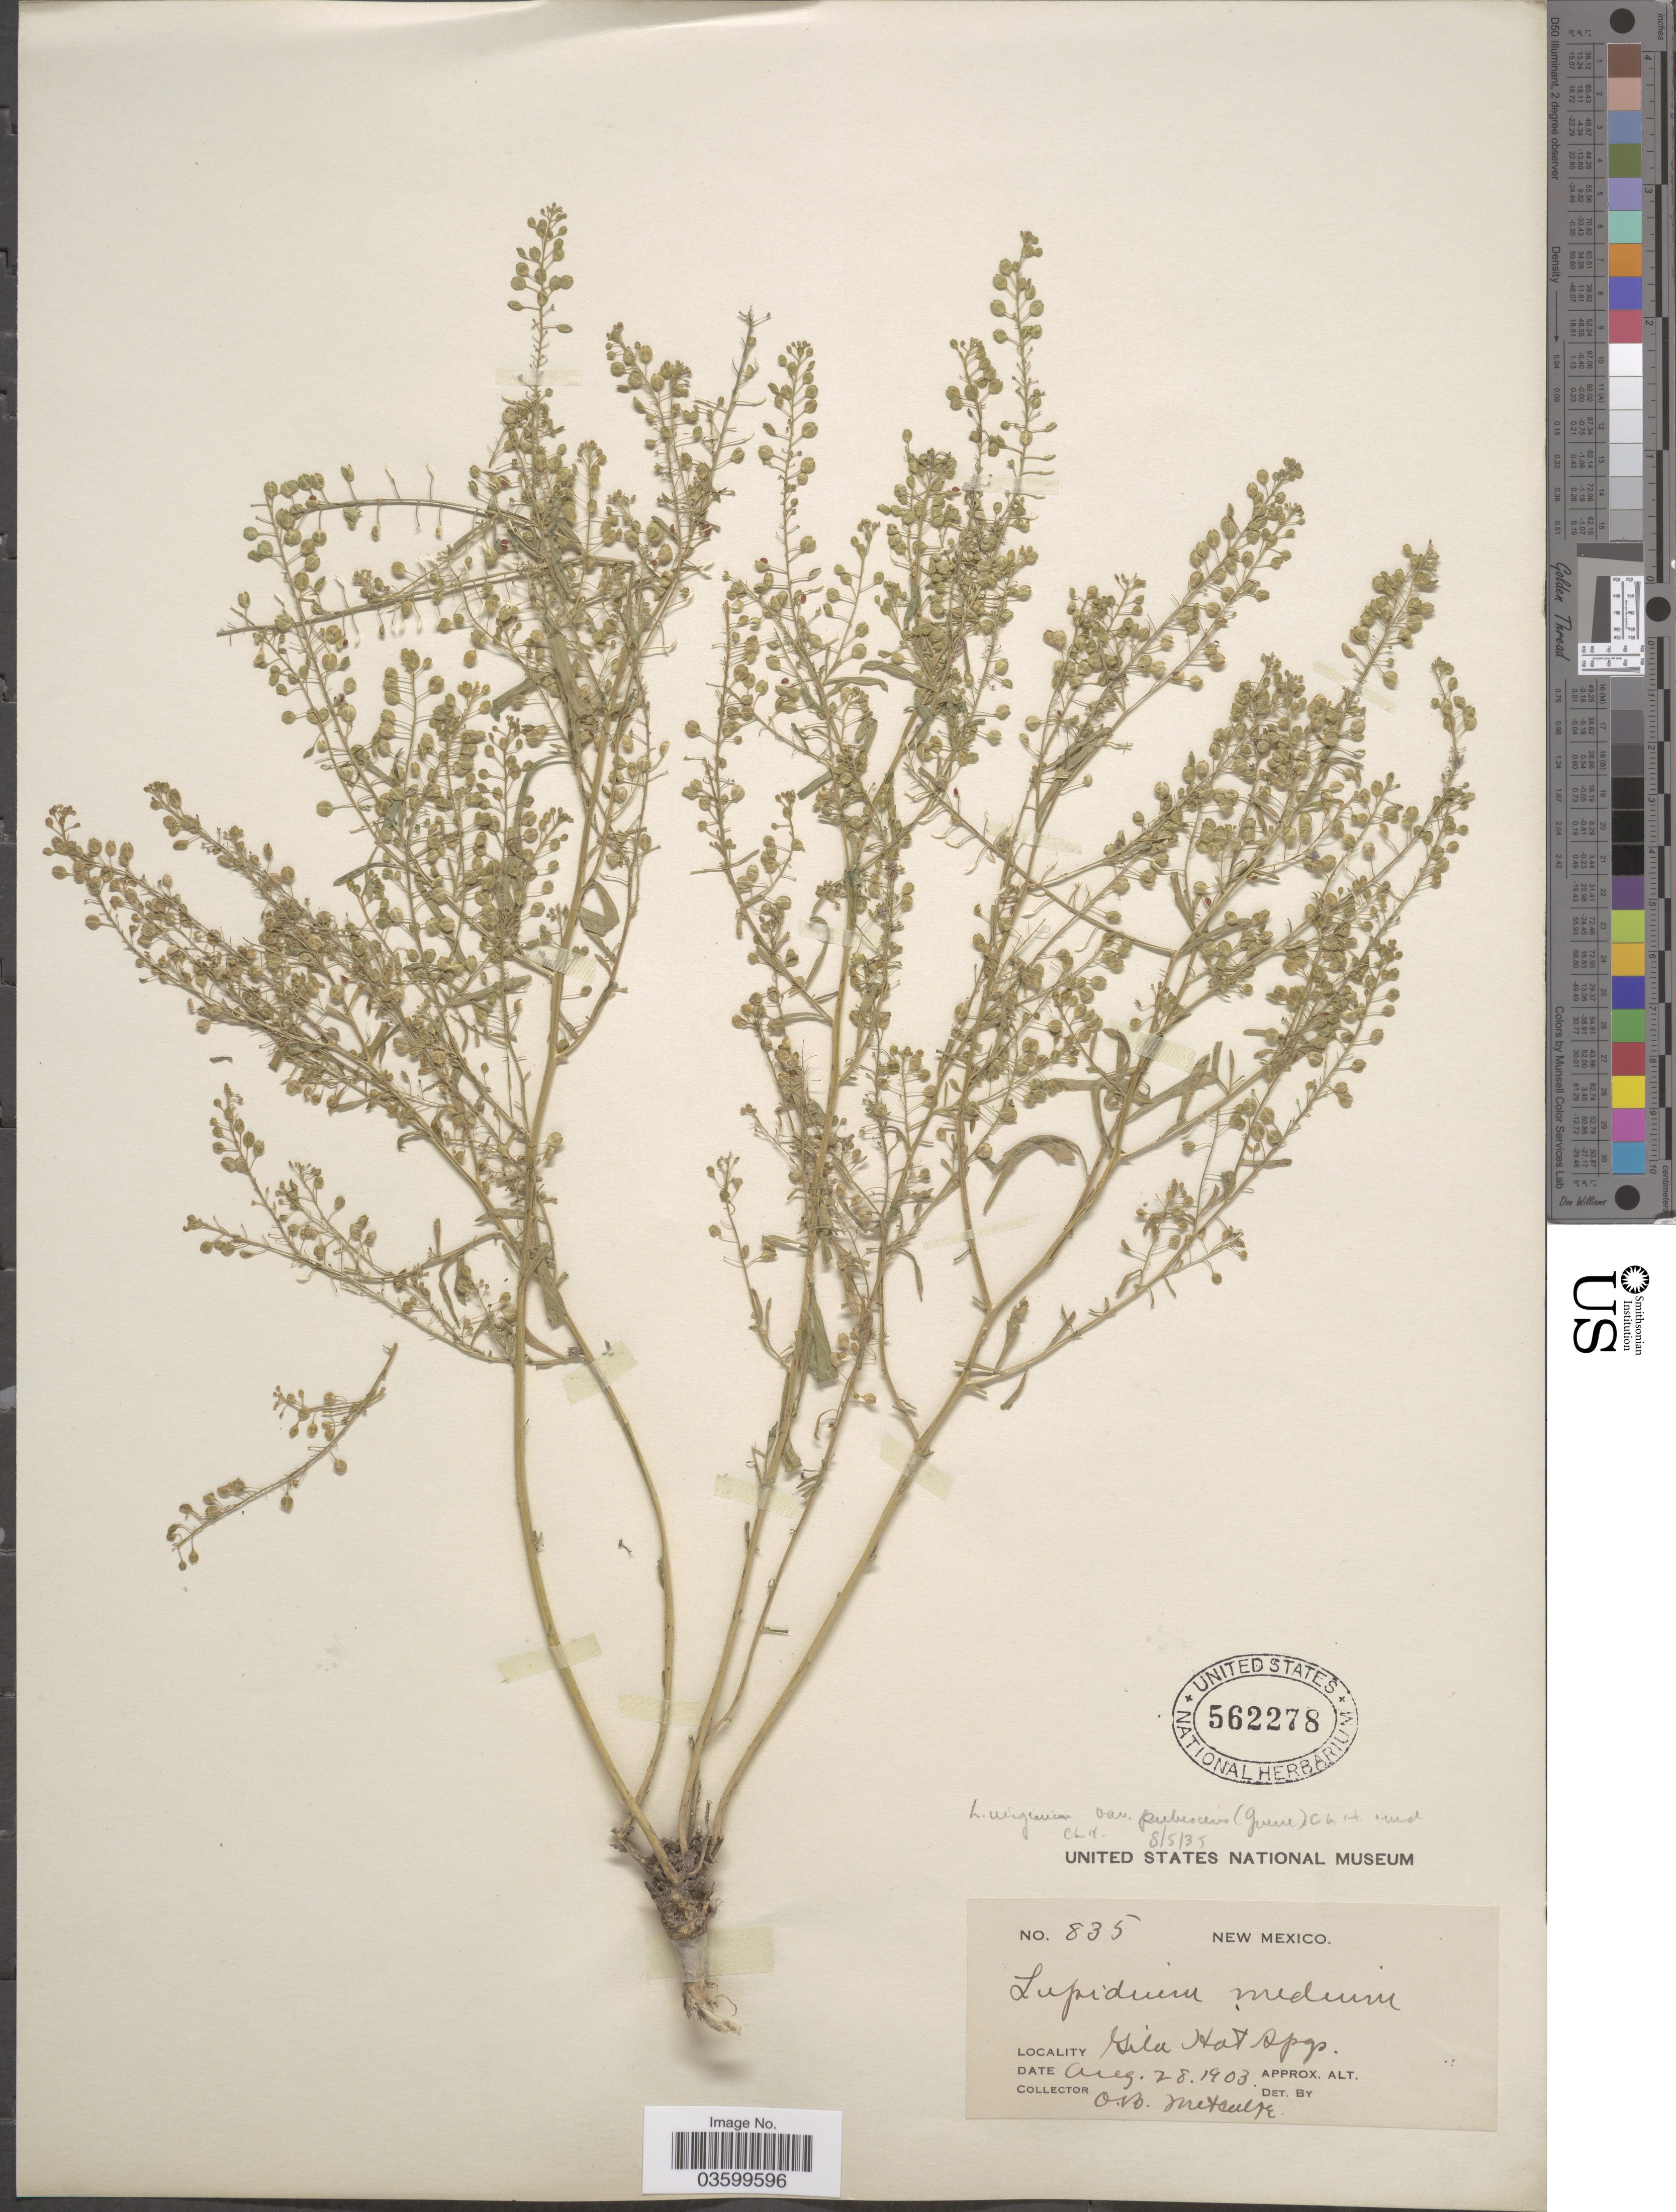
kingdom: Plantae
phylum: Tracheophyta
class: Magnoliopsida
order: Brassicales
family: Brassicaceae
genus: Lepidium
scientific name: Lepidium virginicum var. pubescens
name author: (Greene) C.L. Hitchc.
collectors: O. B. Metcalfe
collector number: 835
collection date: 1903-08-28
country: United States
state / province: New Mexico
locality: Gila Hot Spgs.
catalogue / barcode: US 562278